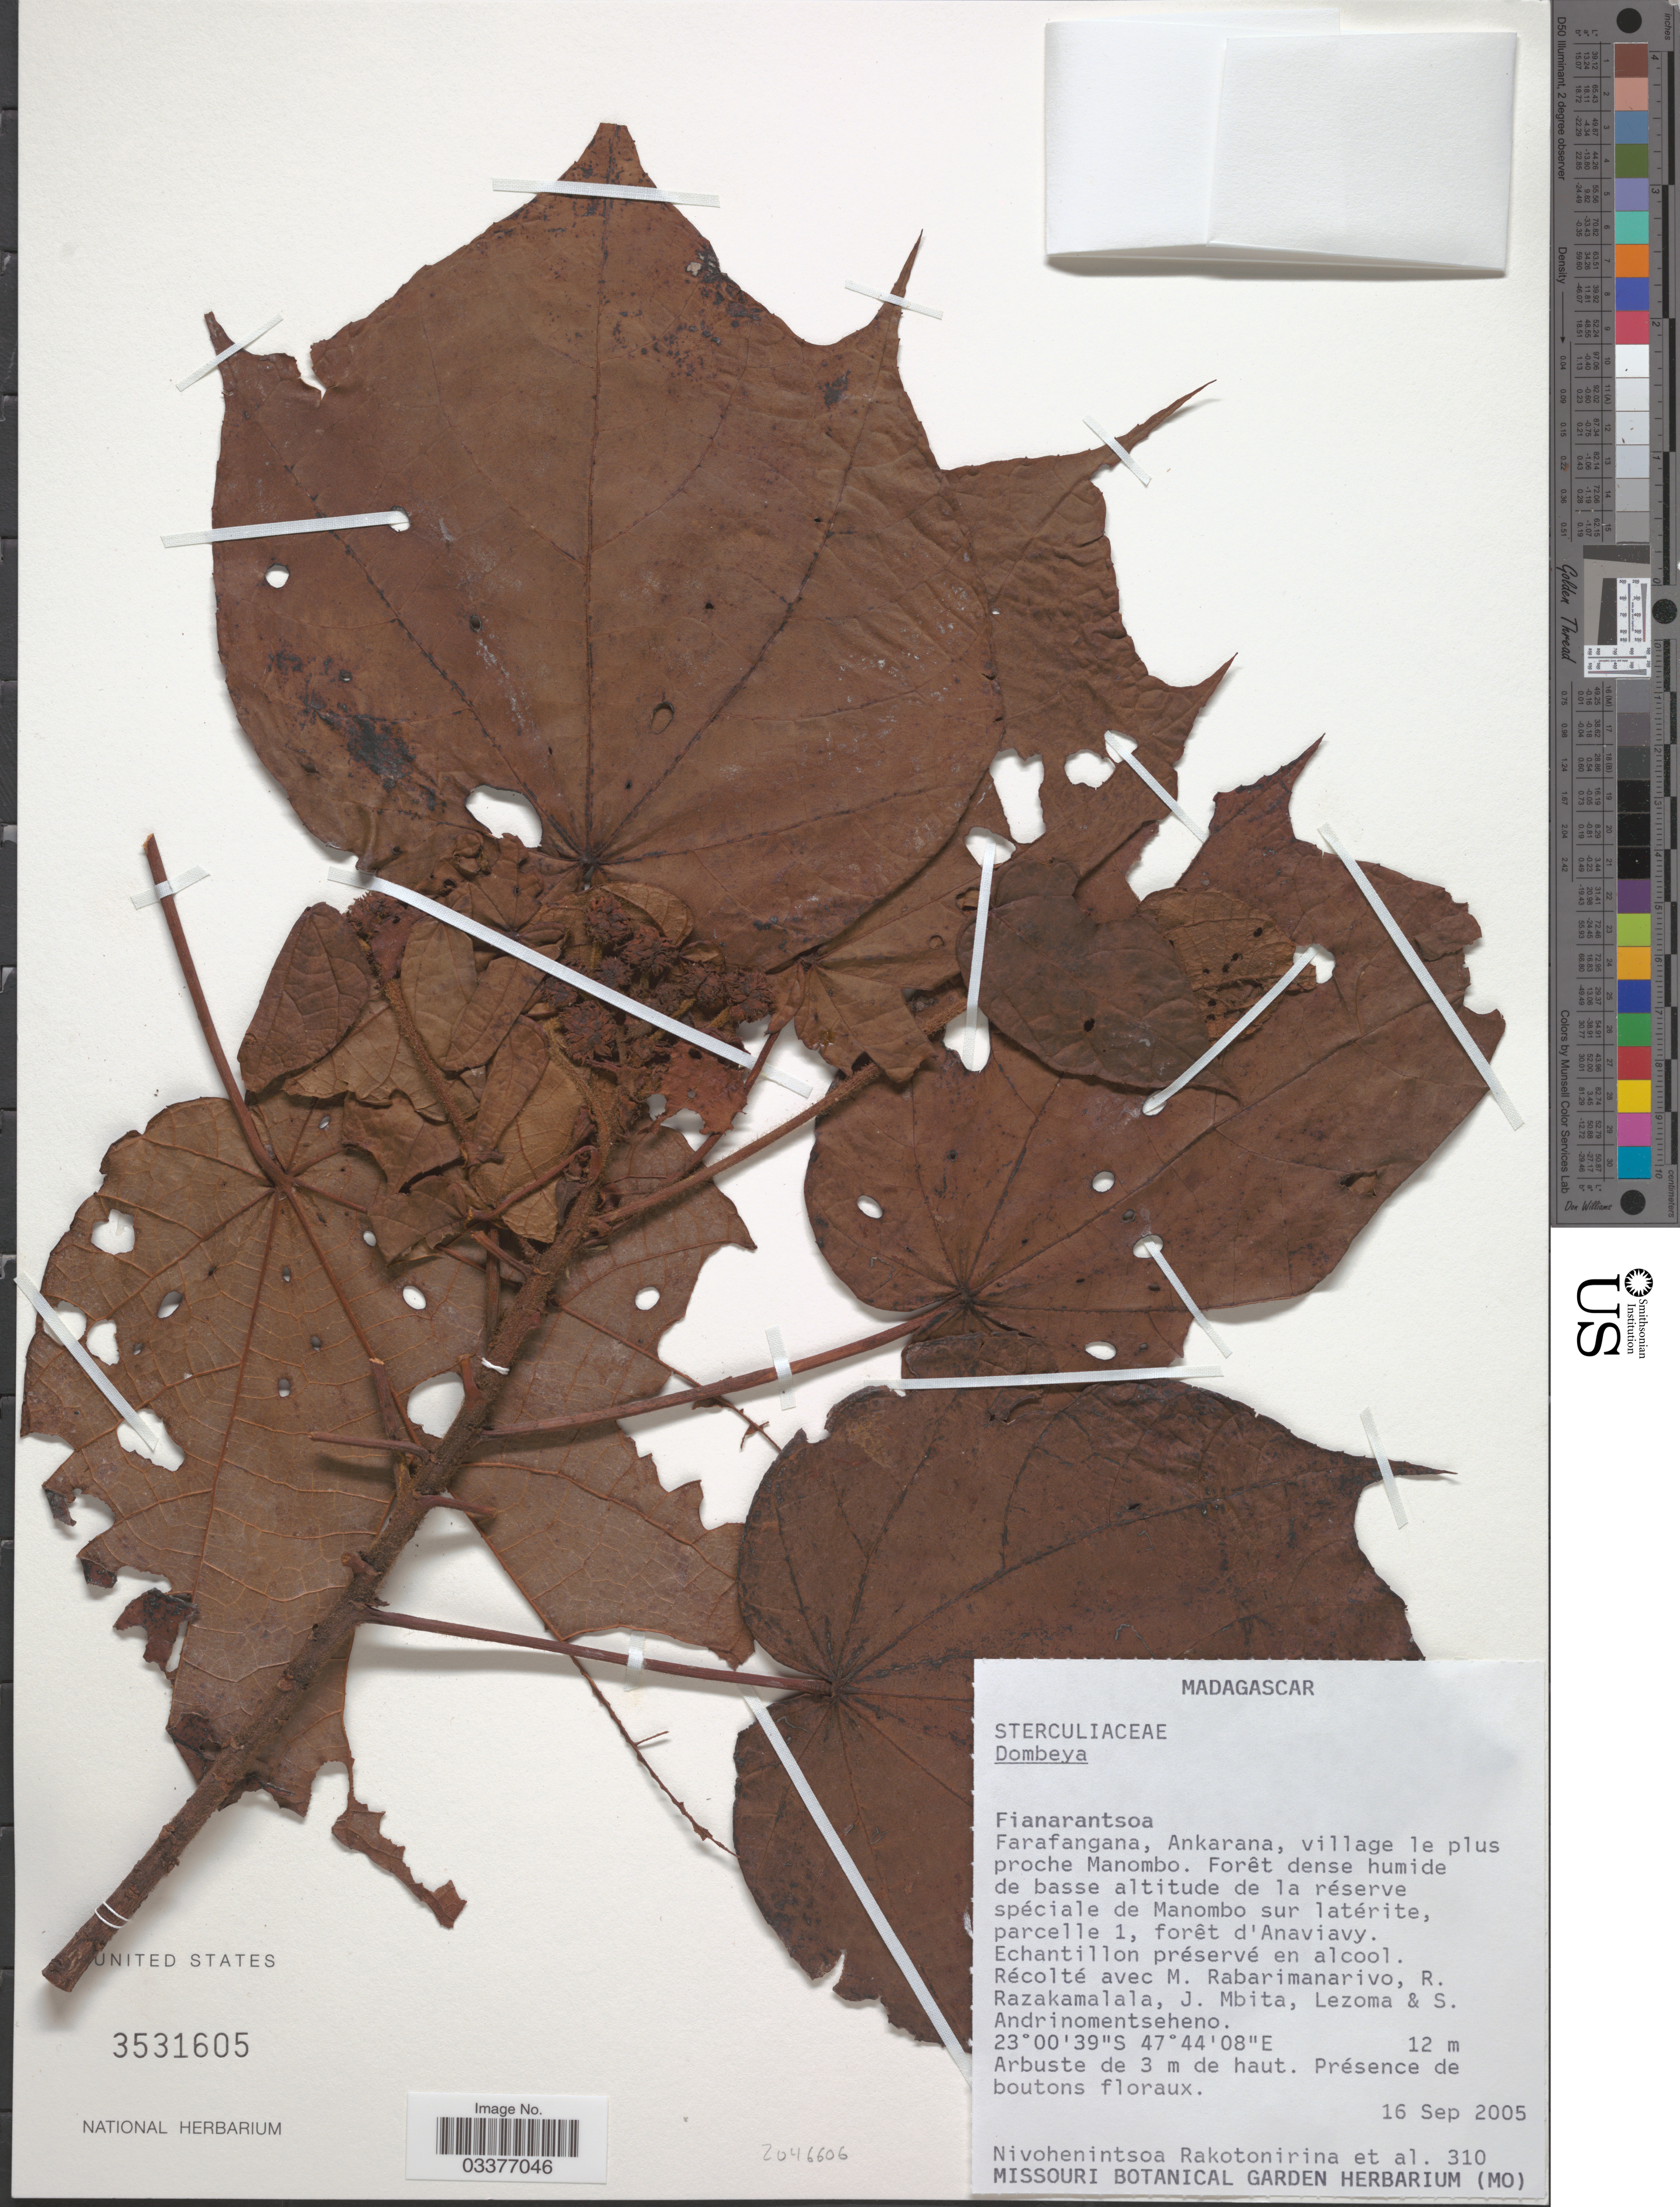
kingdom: Plantae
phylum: Tracheophyta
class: Magnoliopsida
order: Malvales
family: Malvaceae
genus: Dombeya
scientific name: Dombeya sp.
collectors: N. Rakotonirina, M. Rabarimanarivo, R. Razakamalala, J. Mbita & et al.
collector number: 310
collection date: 2005-09-16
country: Madagascar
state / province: Atsimo-Atsinanana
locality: Farafangana, Ankarana, village le plus proche Manombo. Forêt dense humide de basse altitude de la réserve spéciale de Manombo sur latérite, parcelle 1, forêt d'Anaviavy.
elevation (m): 12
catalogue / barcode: US 3531605